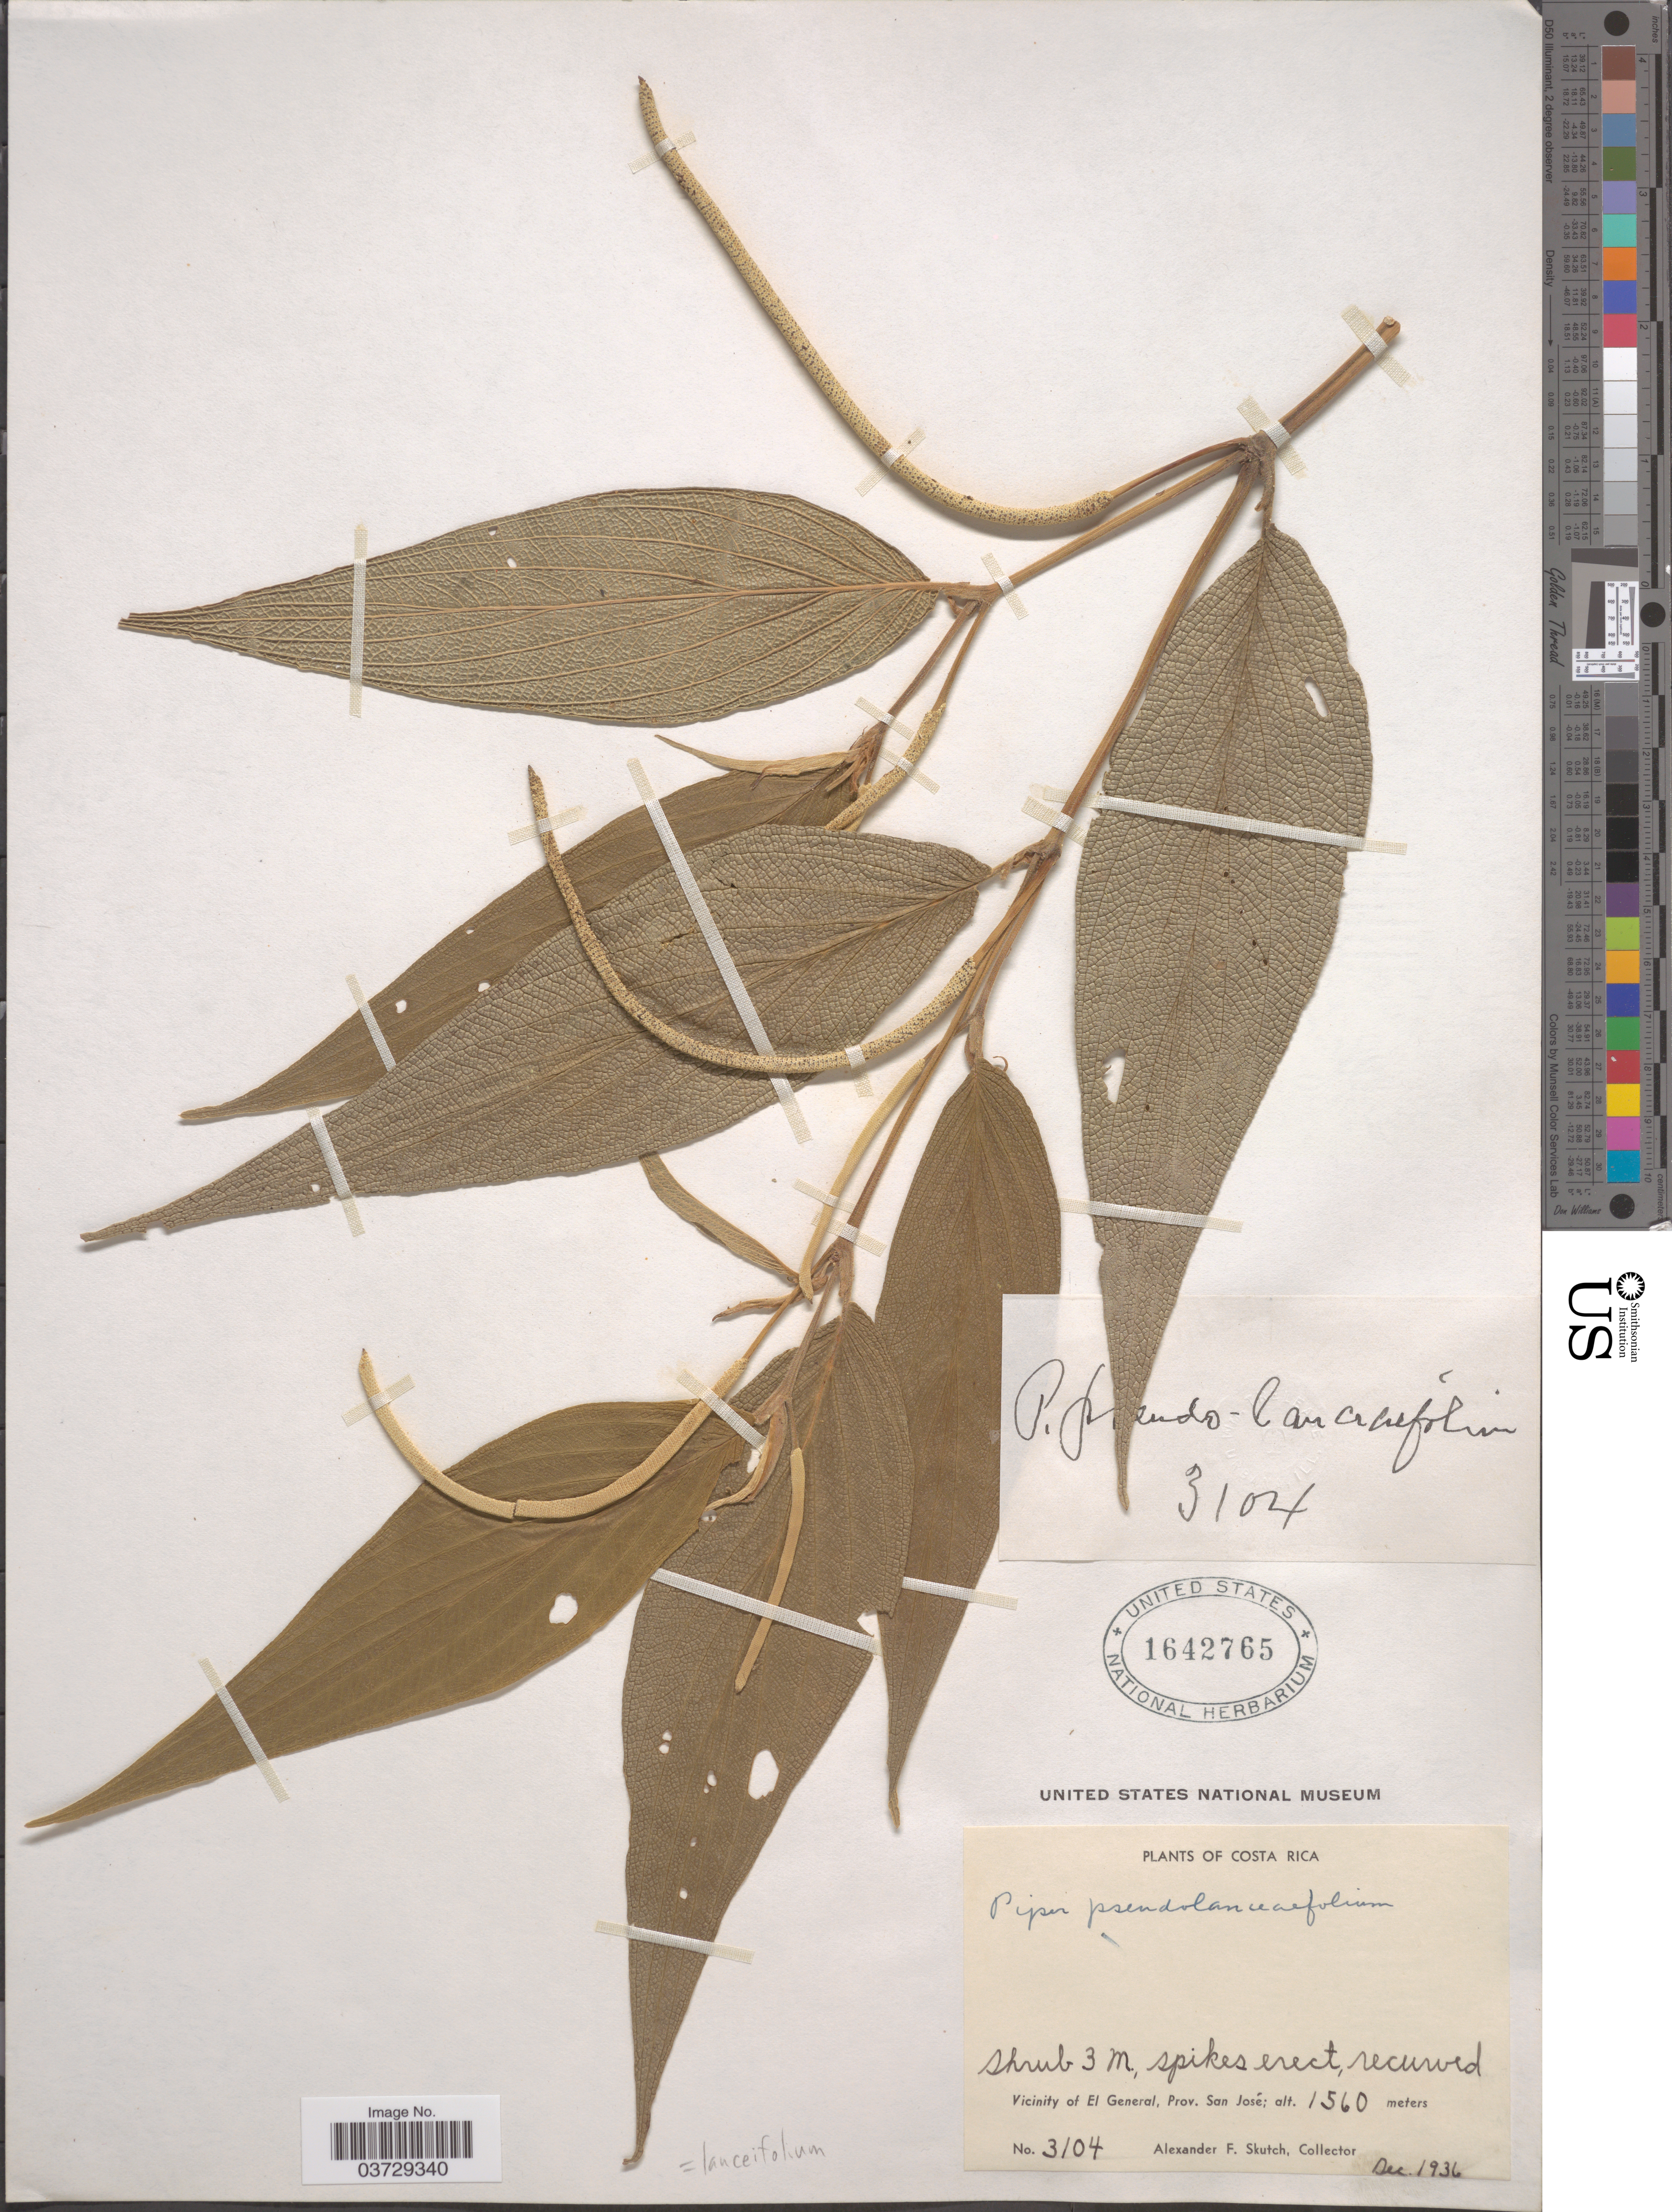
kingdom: Plantae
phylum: Tracheophyta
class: Magnoliopsida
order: Piperales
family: Piperaceae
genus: Piper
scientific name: Piper lanceifolium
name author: Kunth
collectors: A. F. Skutch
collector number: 3104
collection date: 1936-12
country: Costa Rica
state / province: San José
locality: Vicinity of El General.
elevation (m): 1560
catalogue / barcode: US 1642765